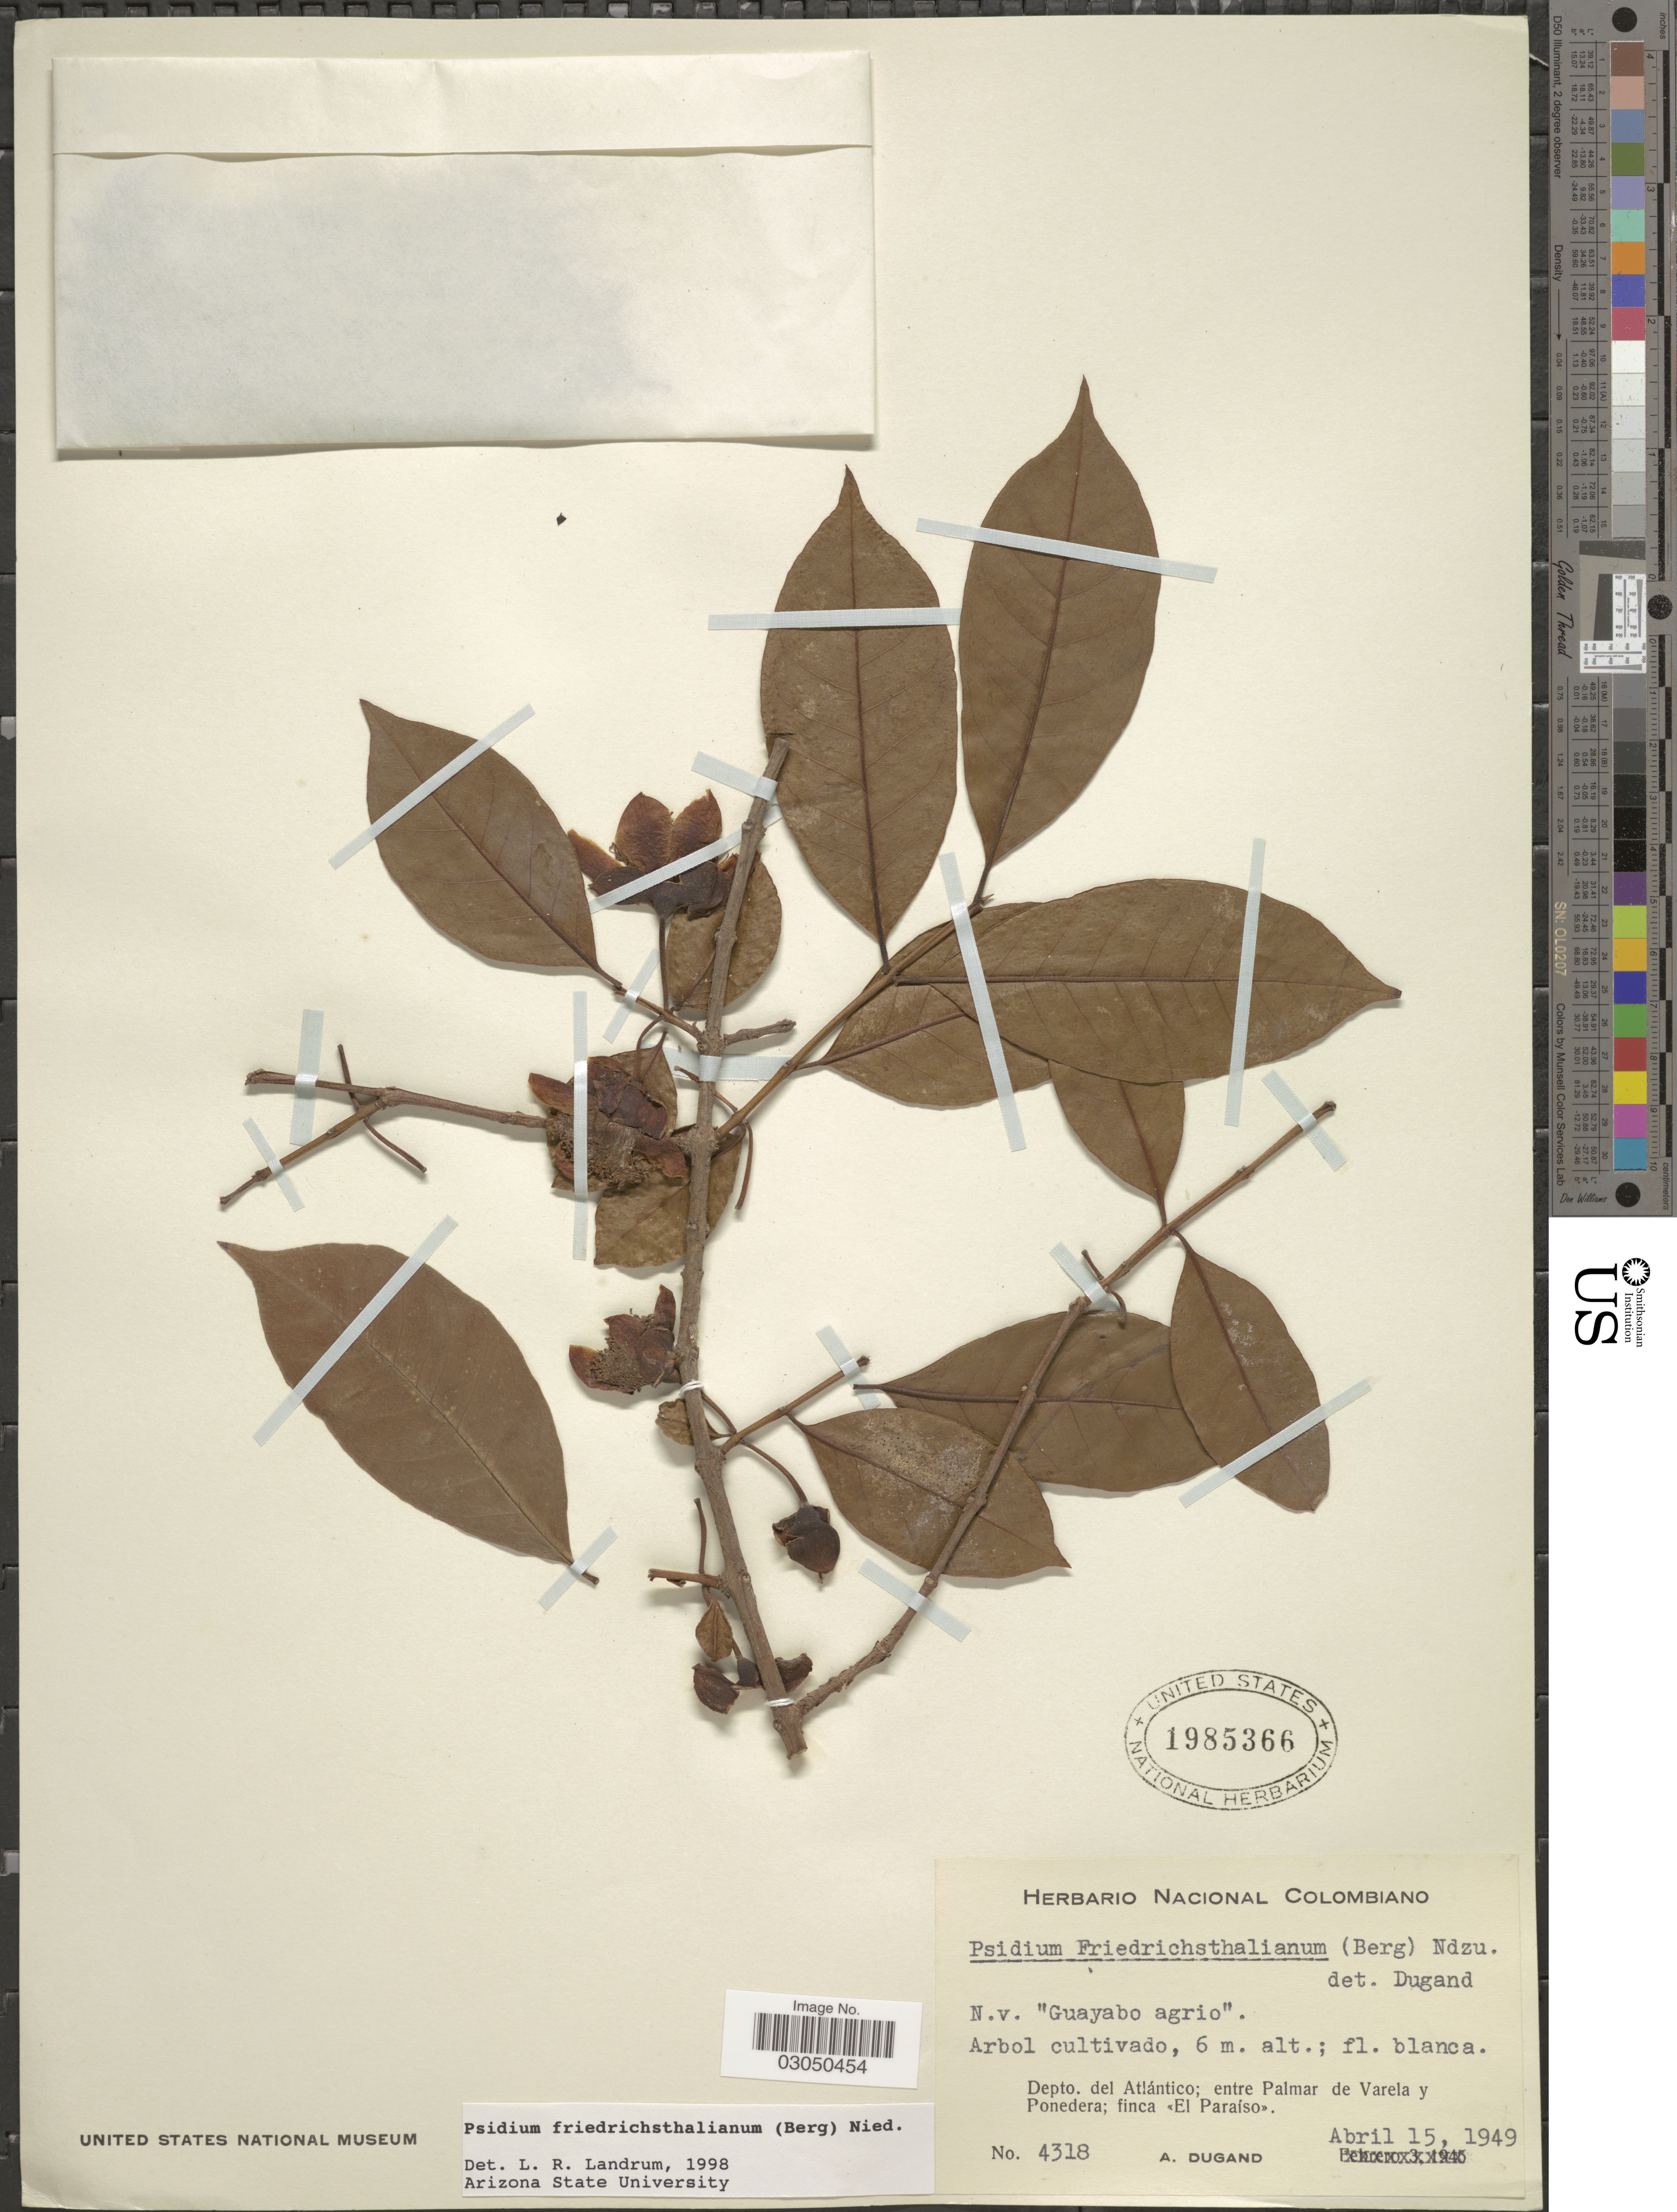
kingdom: Plantae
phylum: Tracheophyta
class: Magnoliopsida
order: Myrtales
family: Myrtaceae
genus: Psidium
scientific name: Psidium friedrichsthalianum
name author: (O. Berg) Nied.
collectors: A. Dugand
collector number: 4318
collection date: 1949-04-15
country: Colombia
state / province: Atlántico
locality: Depto. del Antlántico; entre Palmar de Varela y Ponedera; finca <<El Paraíso>>.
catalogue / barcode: US 1985366